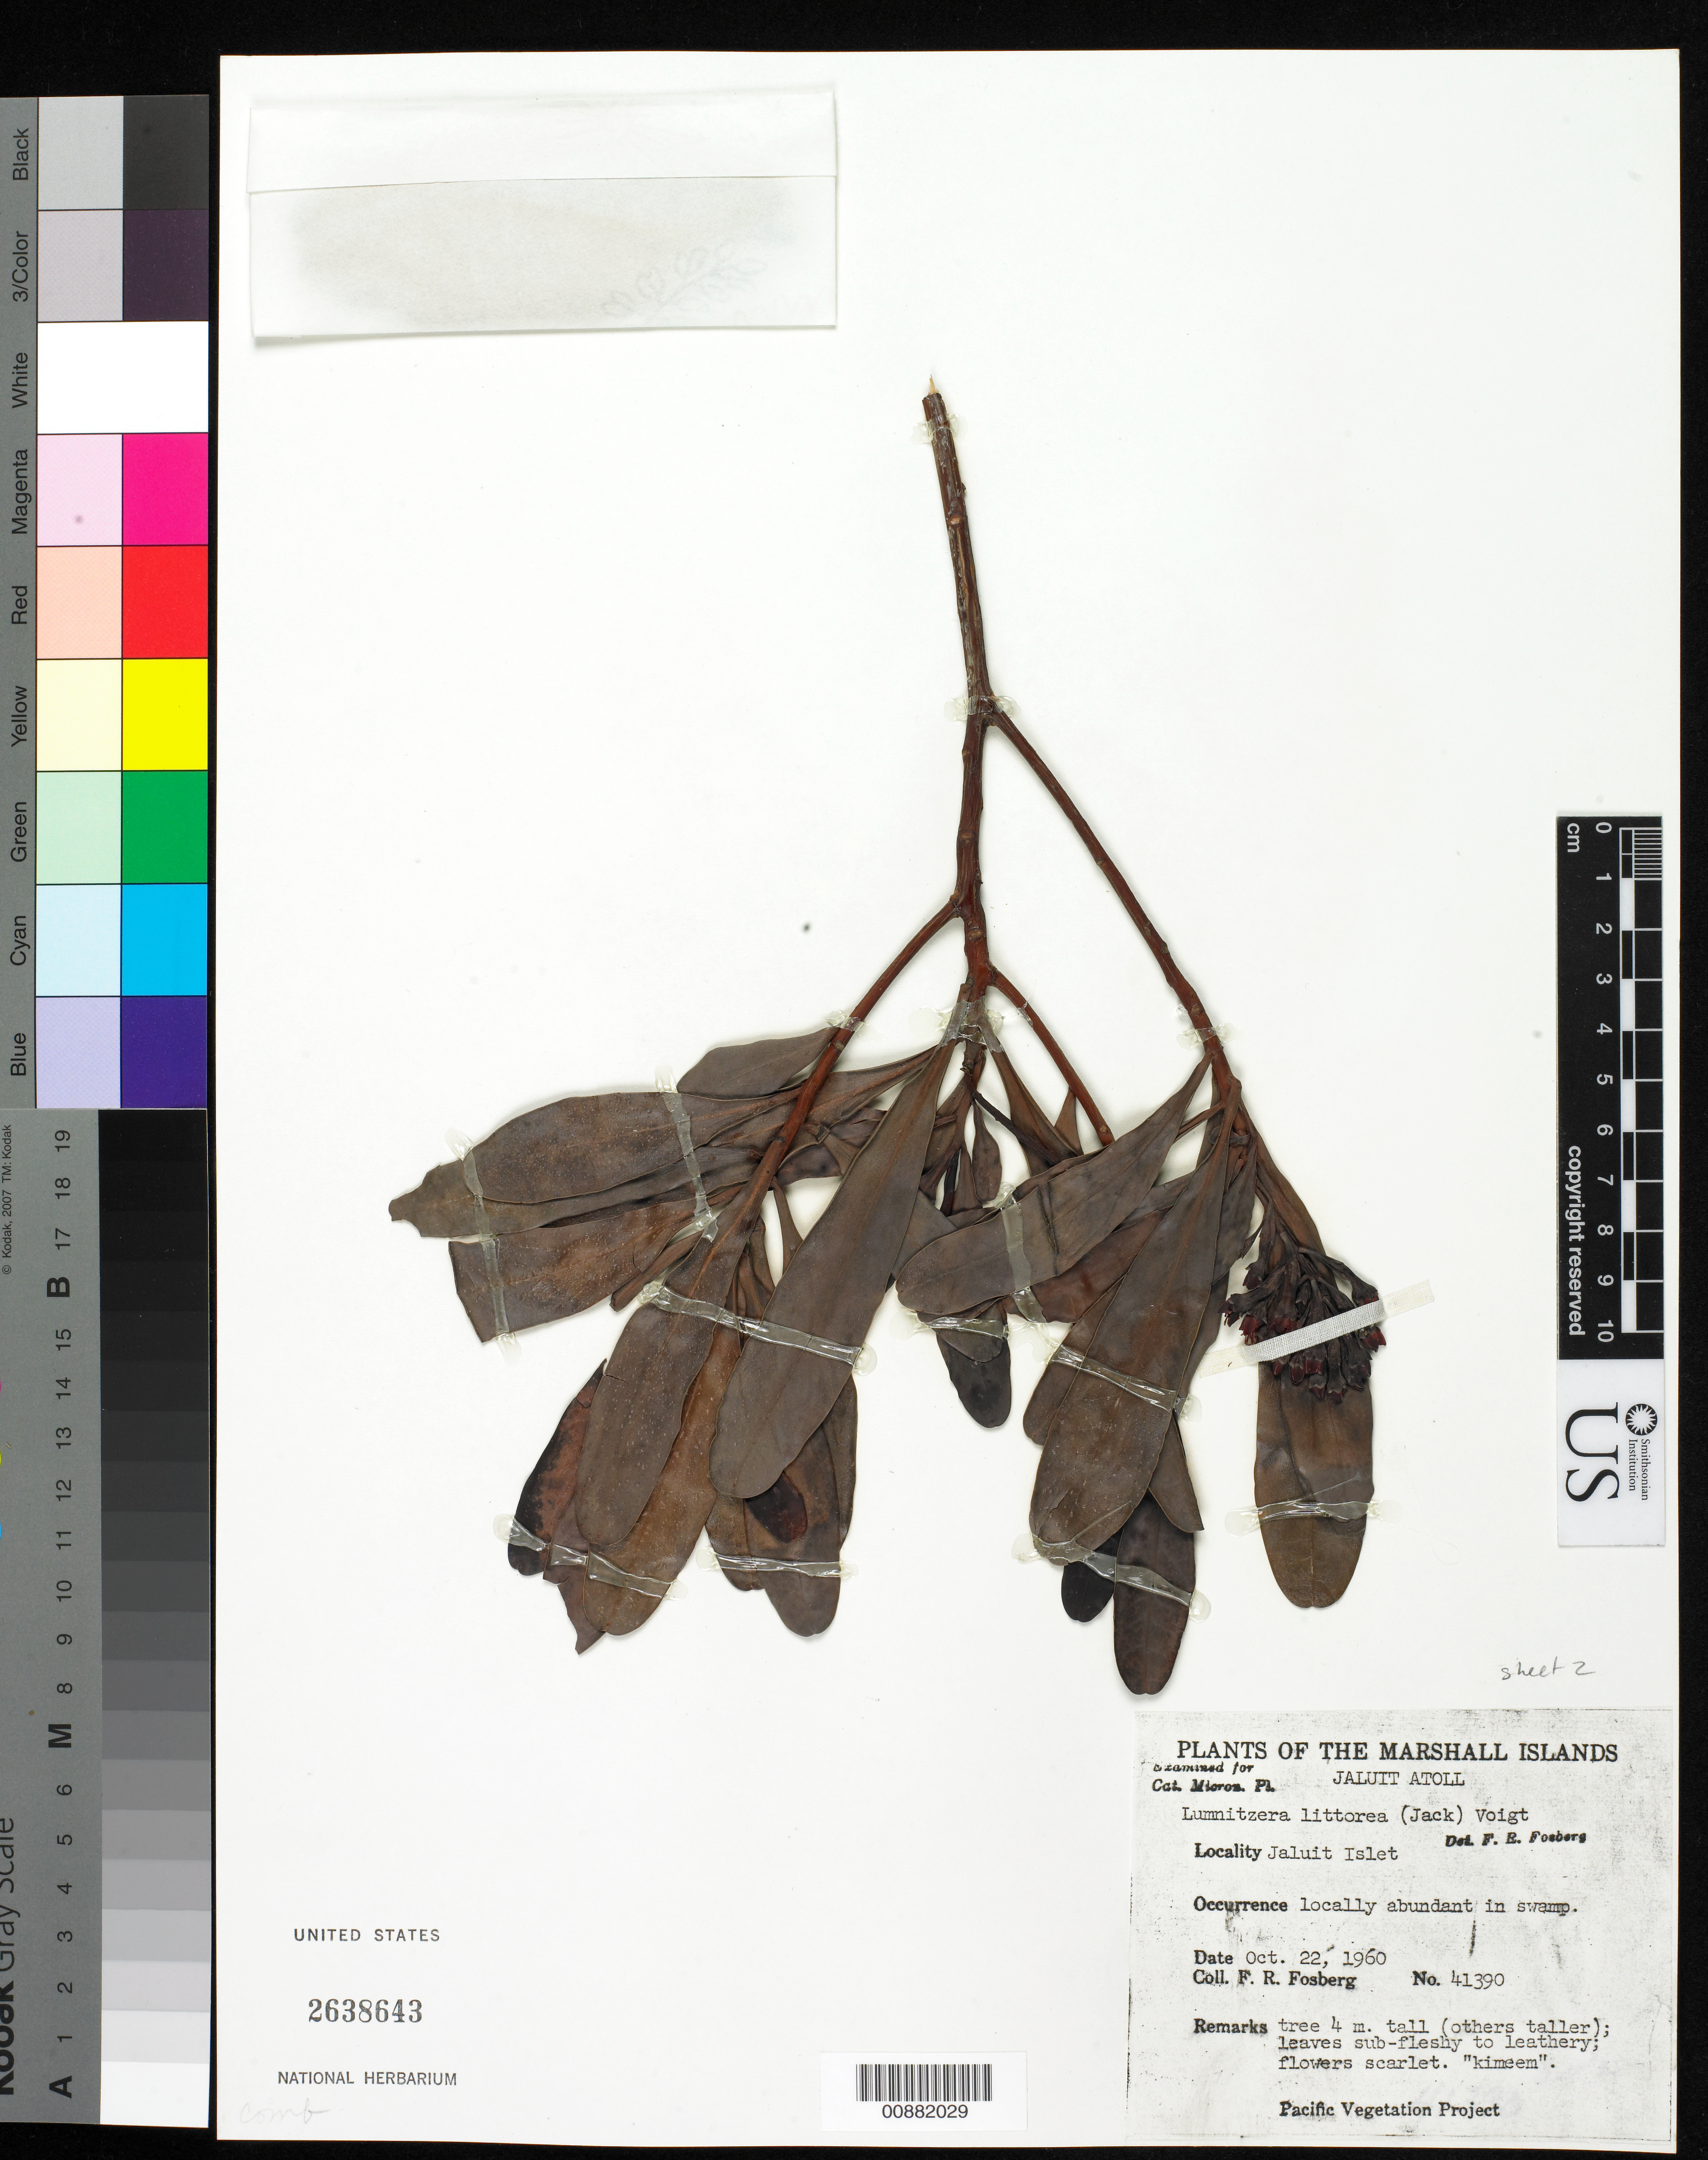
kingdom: Plantae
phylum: Tracheophyta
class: Magnoliopsida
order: Myrtales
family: Combretaceae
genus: Lumnitzera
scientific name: Lumnitzera littorea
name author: (Jack) Voight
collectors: F. R. Fosberg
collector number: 41390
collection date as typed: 22 Oct 1960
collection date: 1960-10-22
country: Marshall Islands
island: Jaluit Atoll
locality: Jaluit Islet.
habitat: locally abundant in swamp.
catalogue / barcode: US 2638643